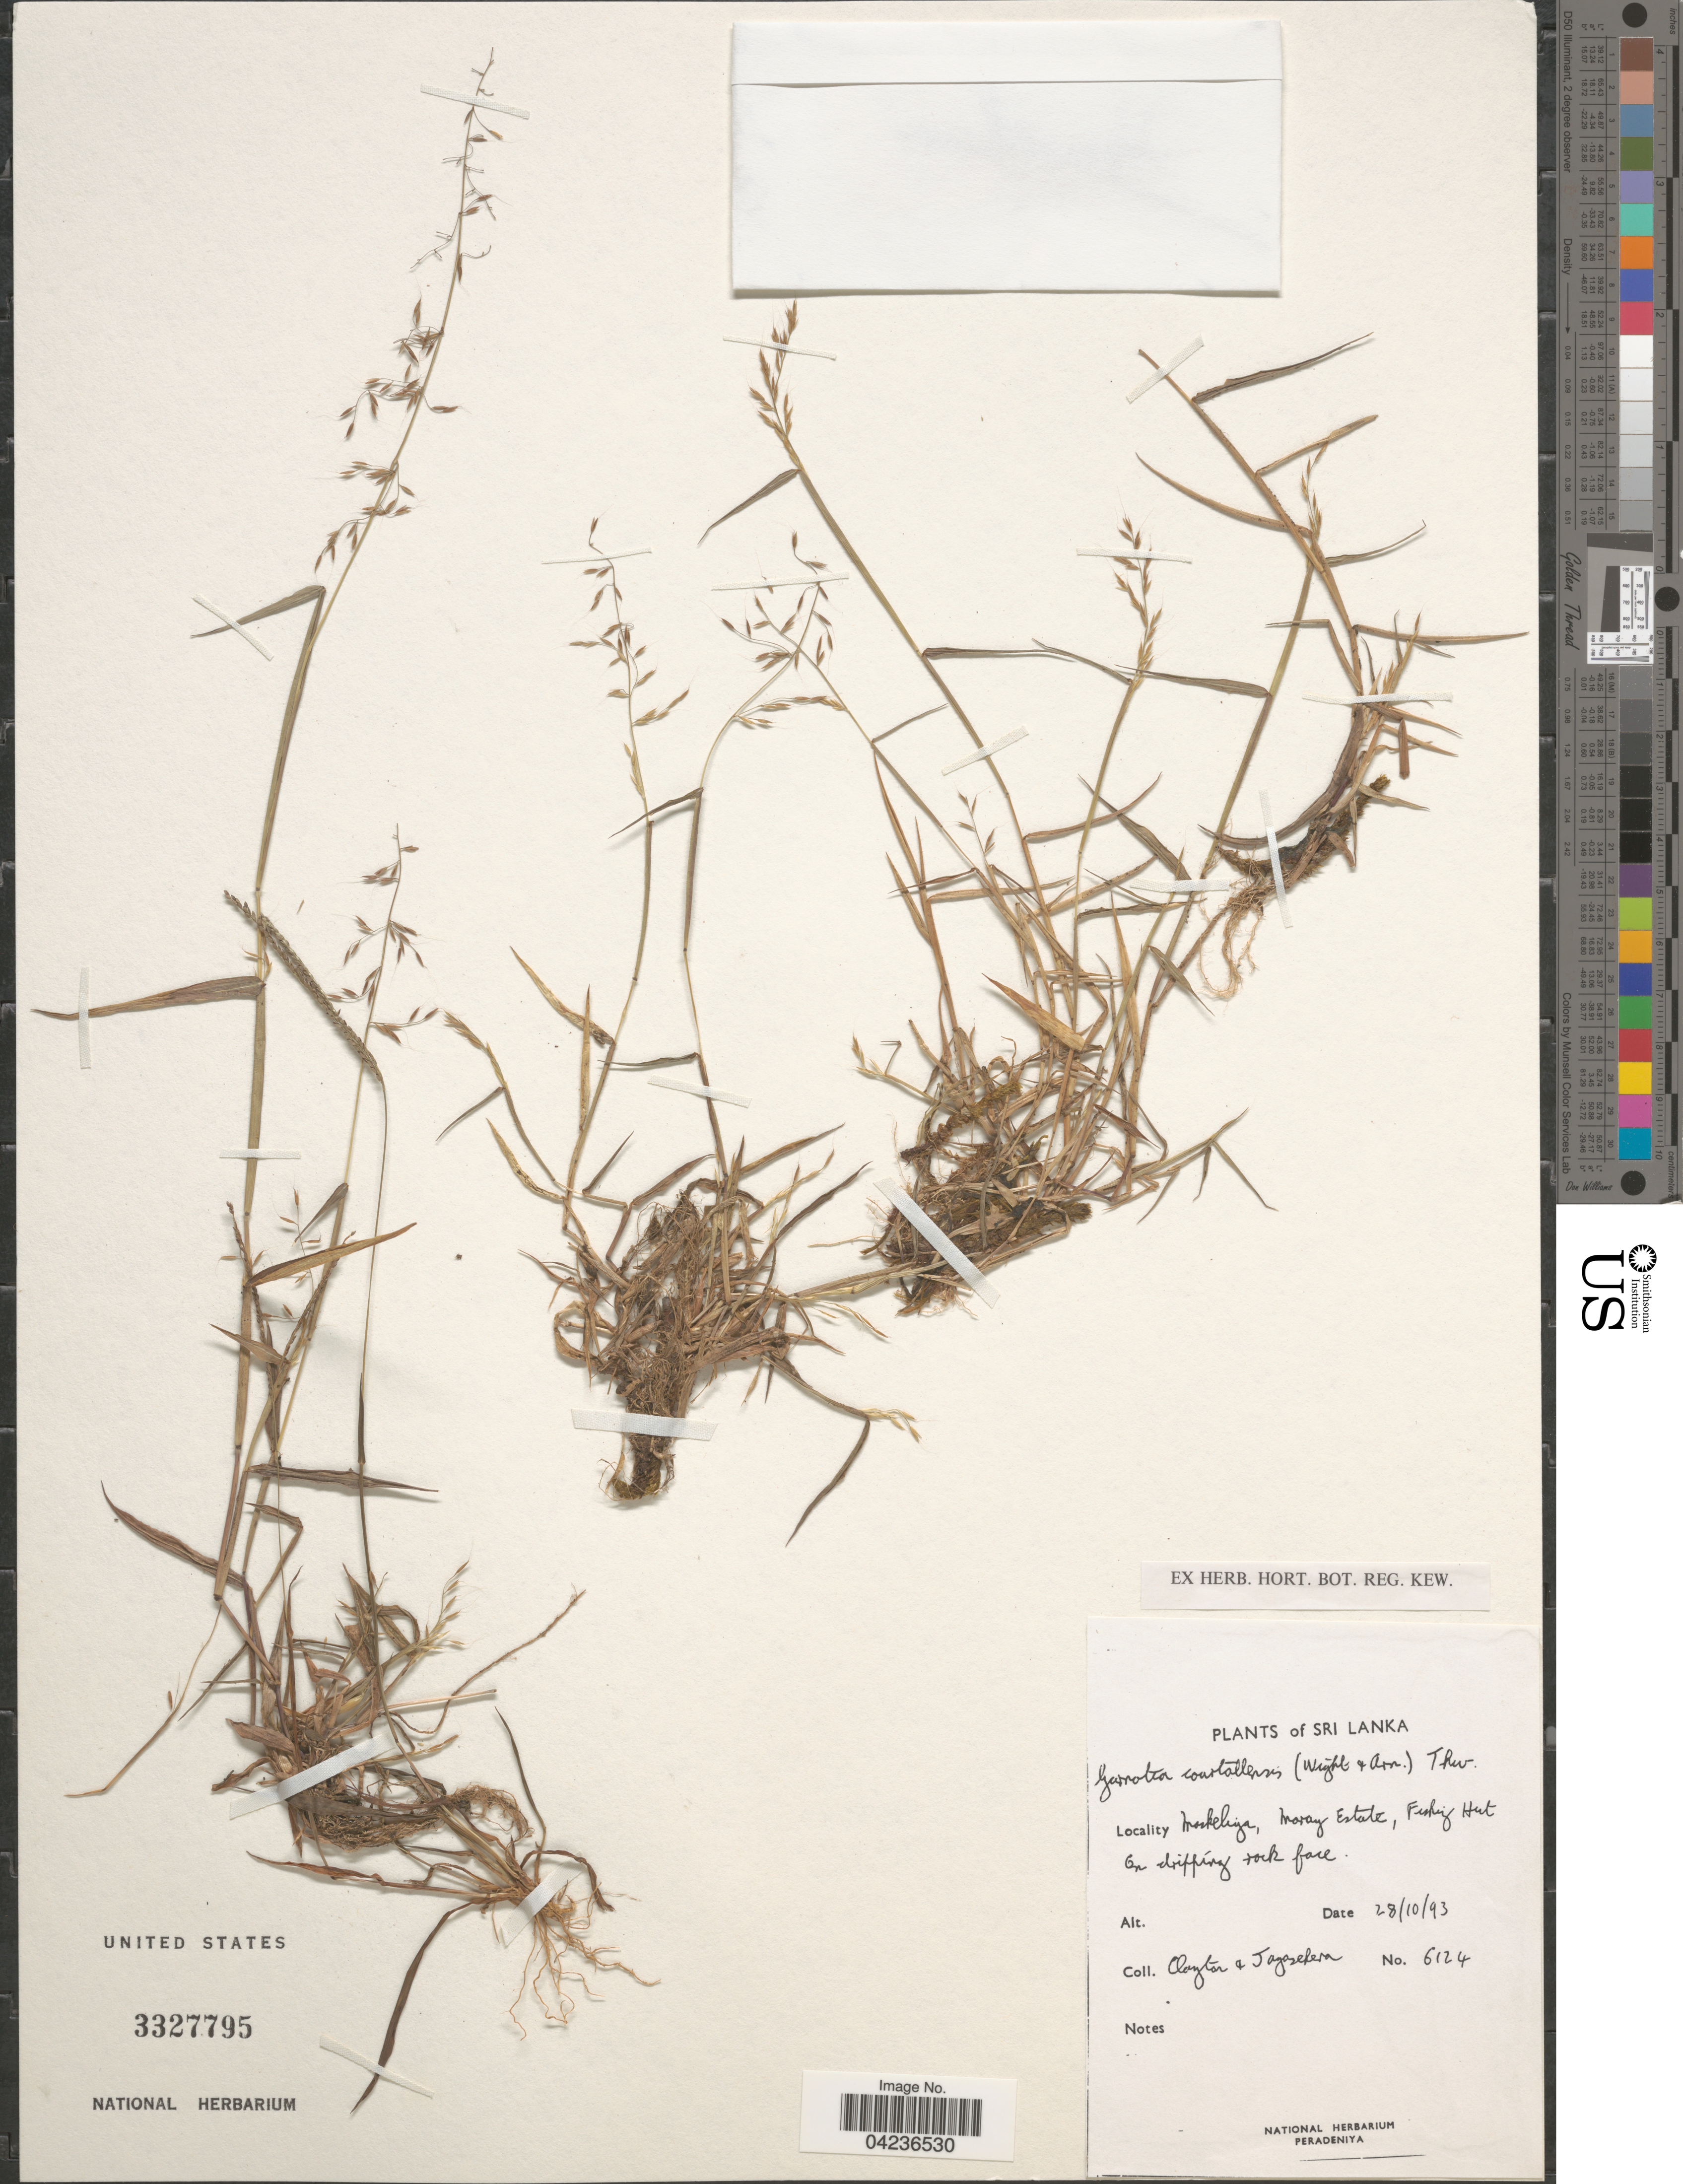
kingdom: Plantae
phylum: Tracheophyta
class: Liliopsida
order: Poales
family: Poaceae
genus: Garnotia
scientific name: Garnotia courtallensis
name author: Thwaites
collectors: Clayton & -. Jayasekera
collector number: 6124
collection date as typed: Transcribed d/m/y: 28/10/93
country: Sri Lanka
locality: Maskeliya, Moray Estate, Fishing Hut.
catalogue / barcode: US 3327795